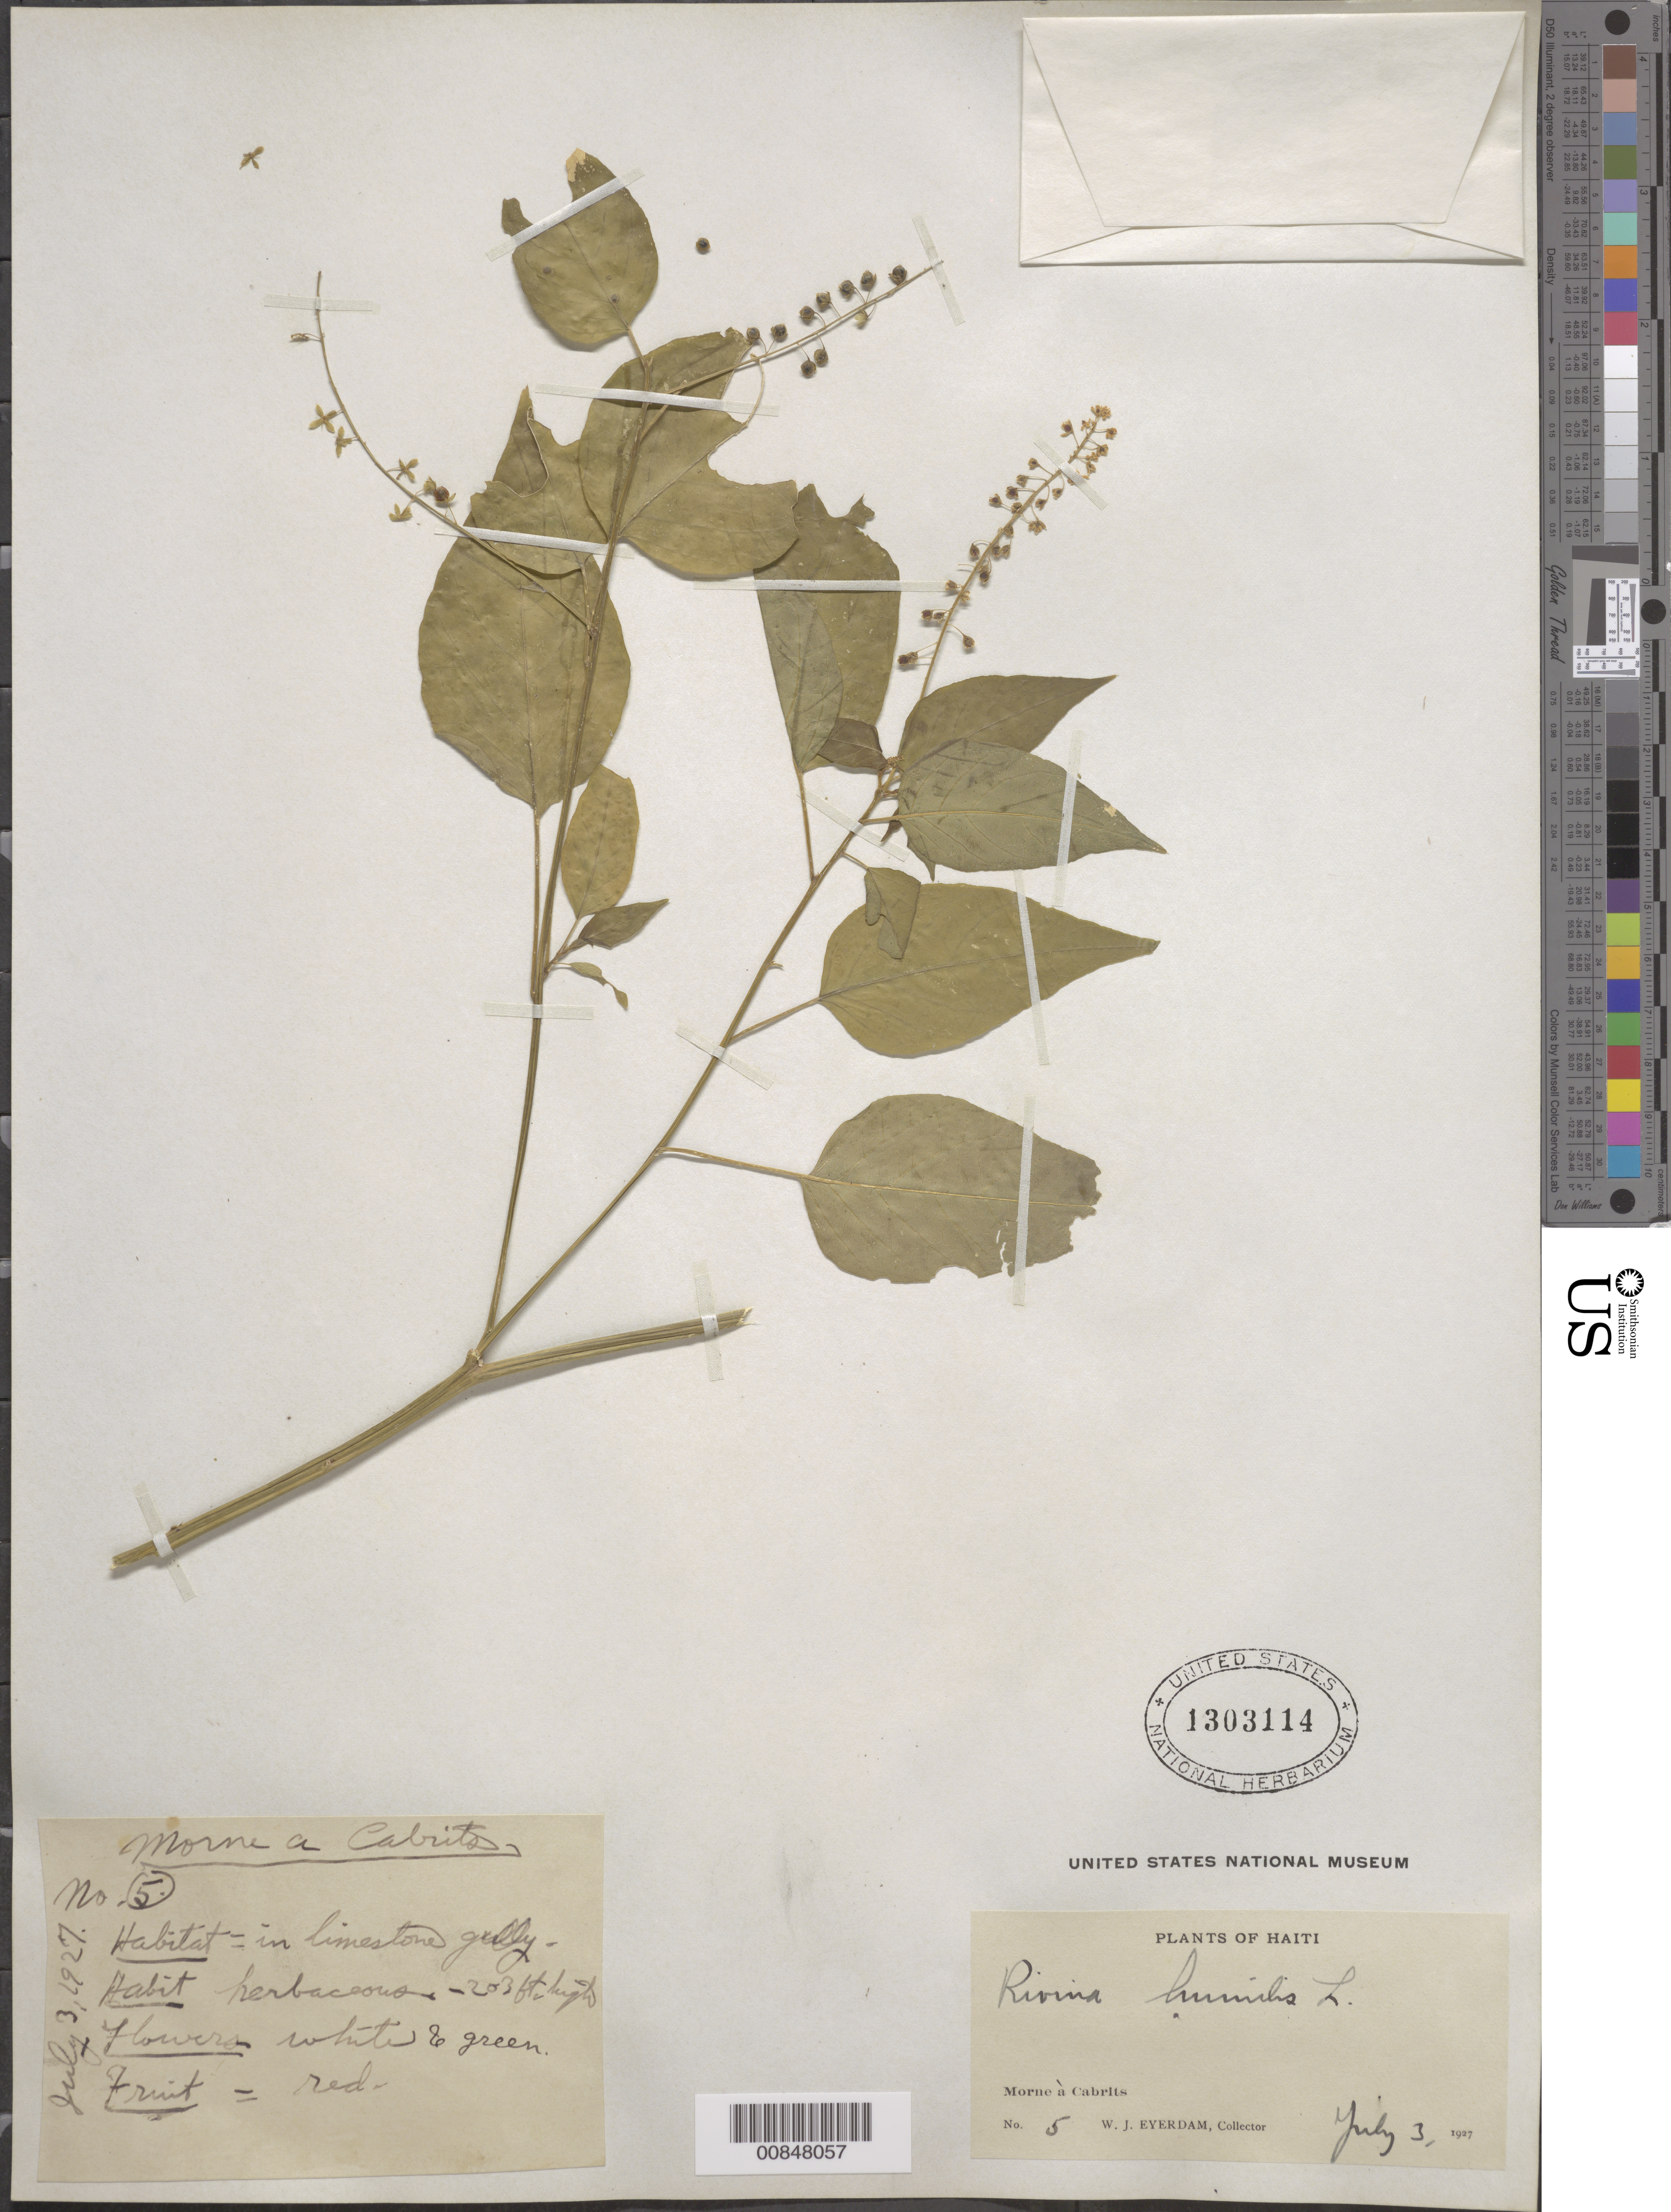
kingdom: Plantae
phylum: Tracheophyta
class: Magnoliopsida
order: Caryophyllales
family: Phytolaccaceae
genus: Rivina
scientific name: Rivina humilis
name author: L.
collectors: W. J. Eyerdam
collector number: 5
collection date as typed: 03 Jul 1927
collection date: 1927-07-03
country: Haiti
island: Hispaniola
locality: Morne à Cabrits.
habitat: In limestone gully.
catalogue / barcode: US 1303114